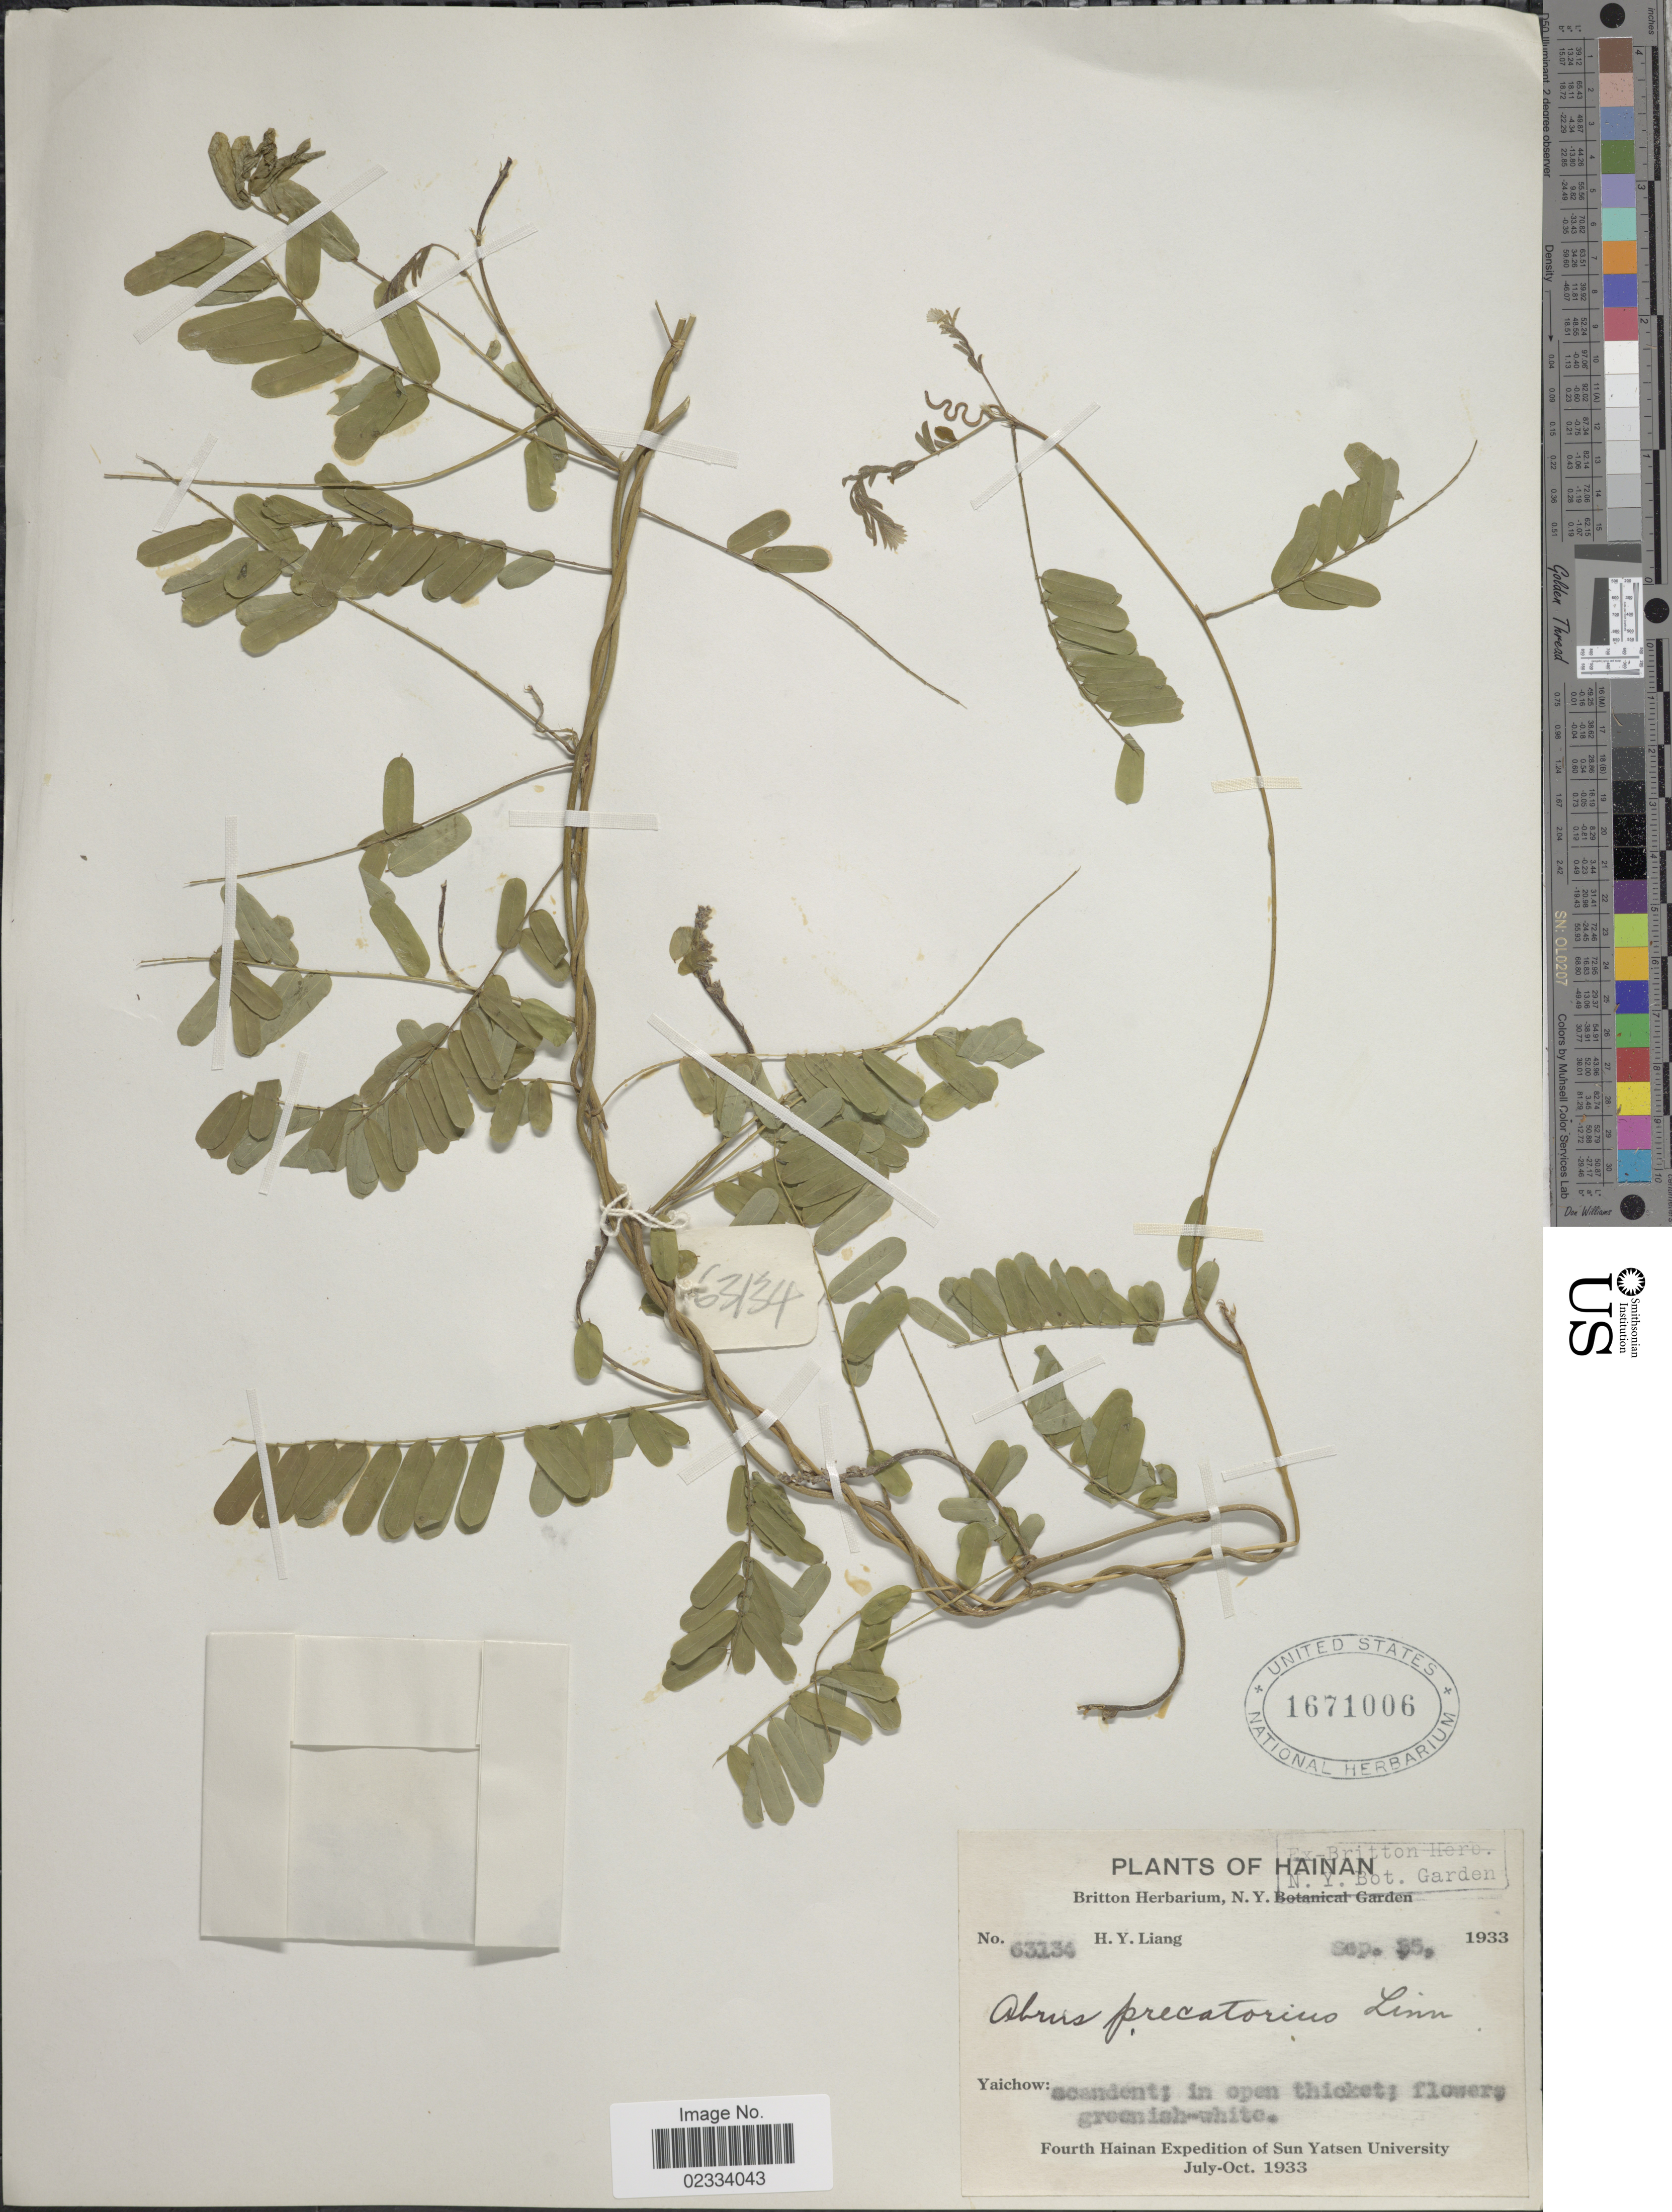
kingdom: Plantae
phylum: Tracheophyta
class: Magnoliopsida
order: Fabales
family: Fabaceae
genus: Abrus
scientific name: Abrus precatorius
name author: L.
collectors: H. Y. Liang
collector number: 63134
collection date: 1933-09-05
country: China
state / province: Hainan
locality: Yaichow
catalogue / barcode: US 1671006